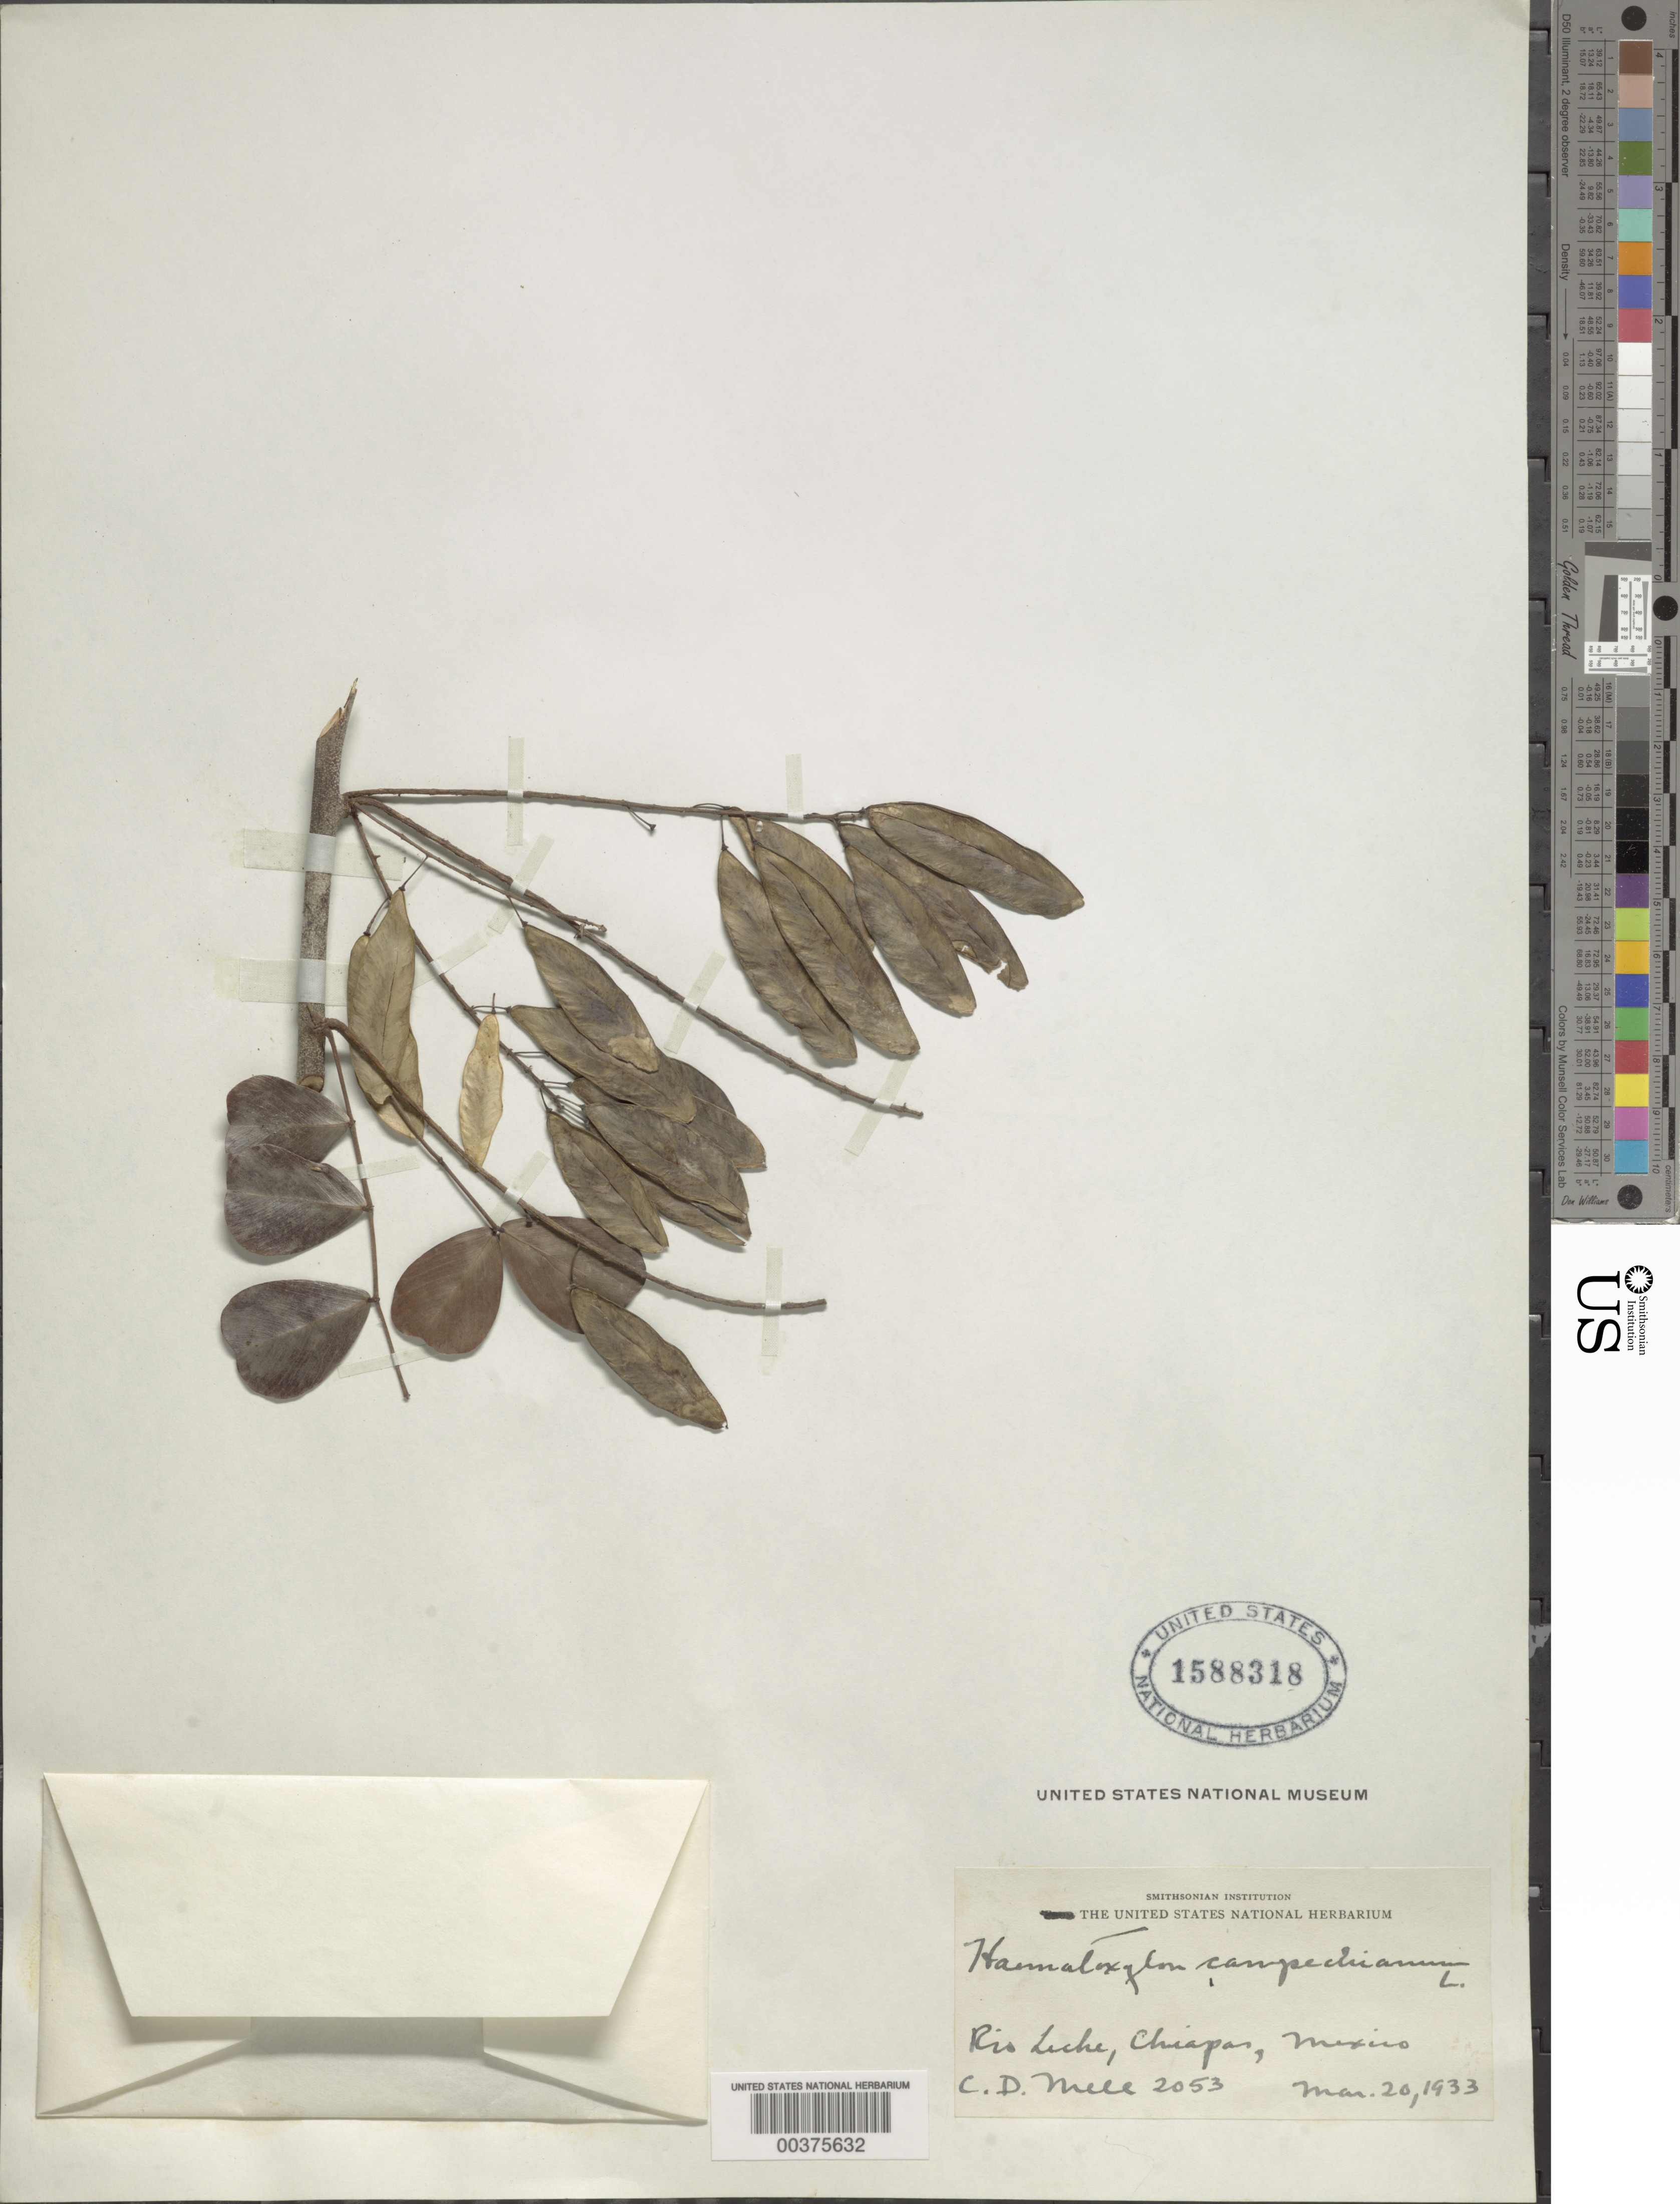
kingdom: Plantae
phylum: Tracheophyta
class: Magnoliopsida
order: Fabales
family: Fabaceae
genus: Haematoxylum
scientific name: Haematoxylum campechianum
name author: L.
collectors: C. D. Mell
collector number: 2053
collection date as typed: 20 Mar 1933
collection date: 1933-03-20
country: Mexico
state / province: Chiapas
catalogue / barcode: US 1588318